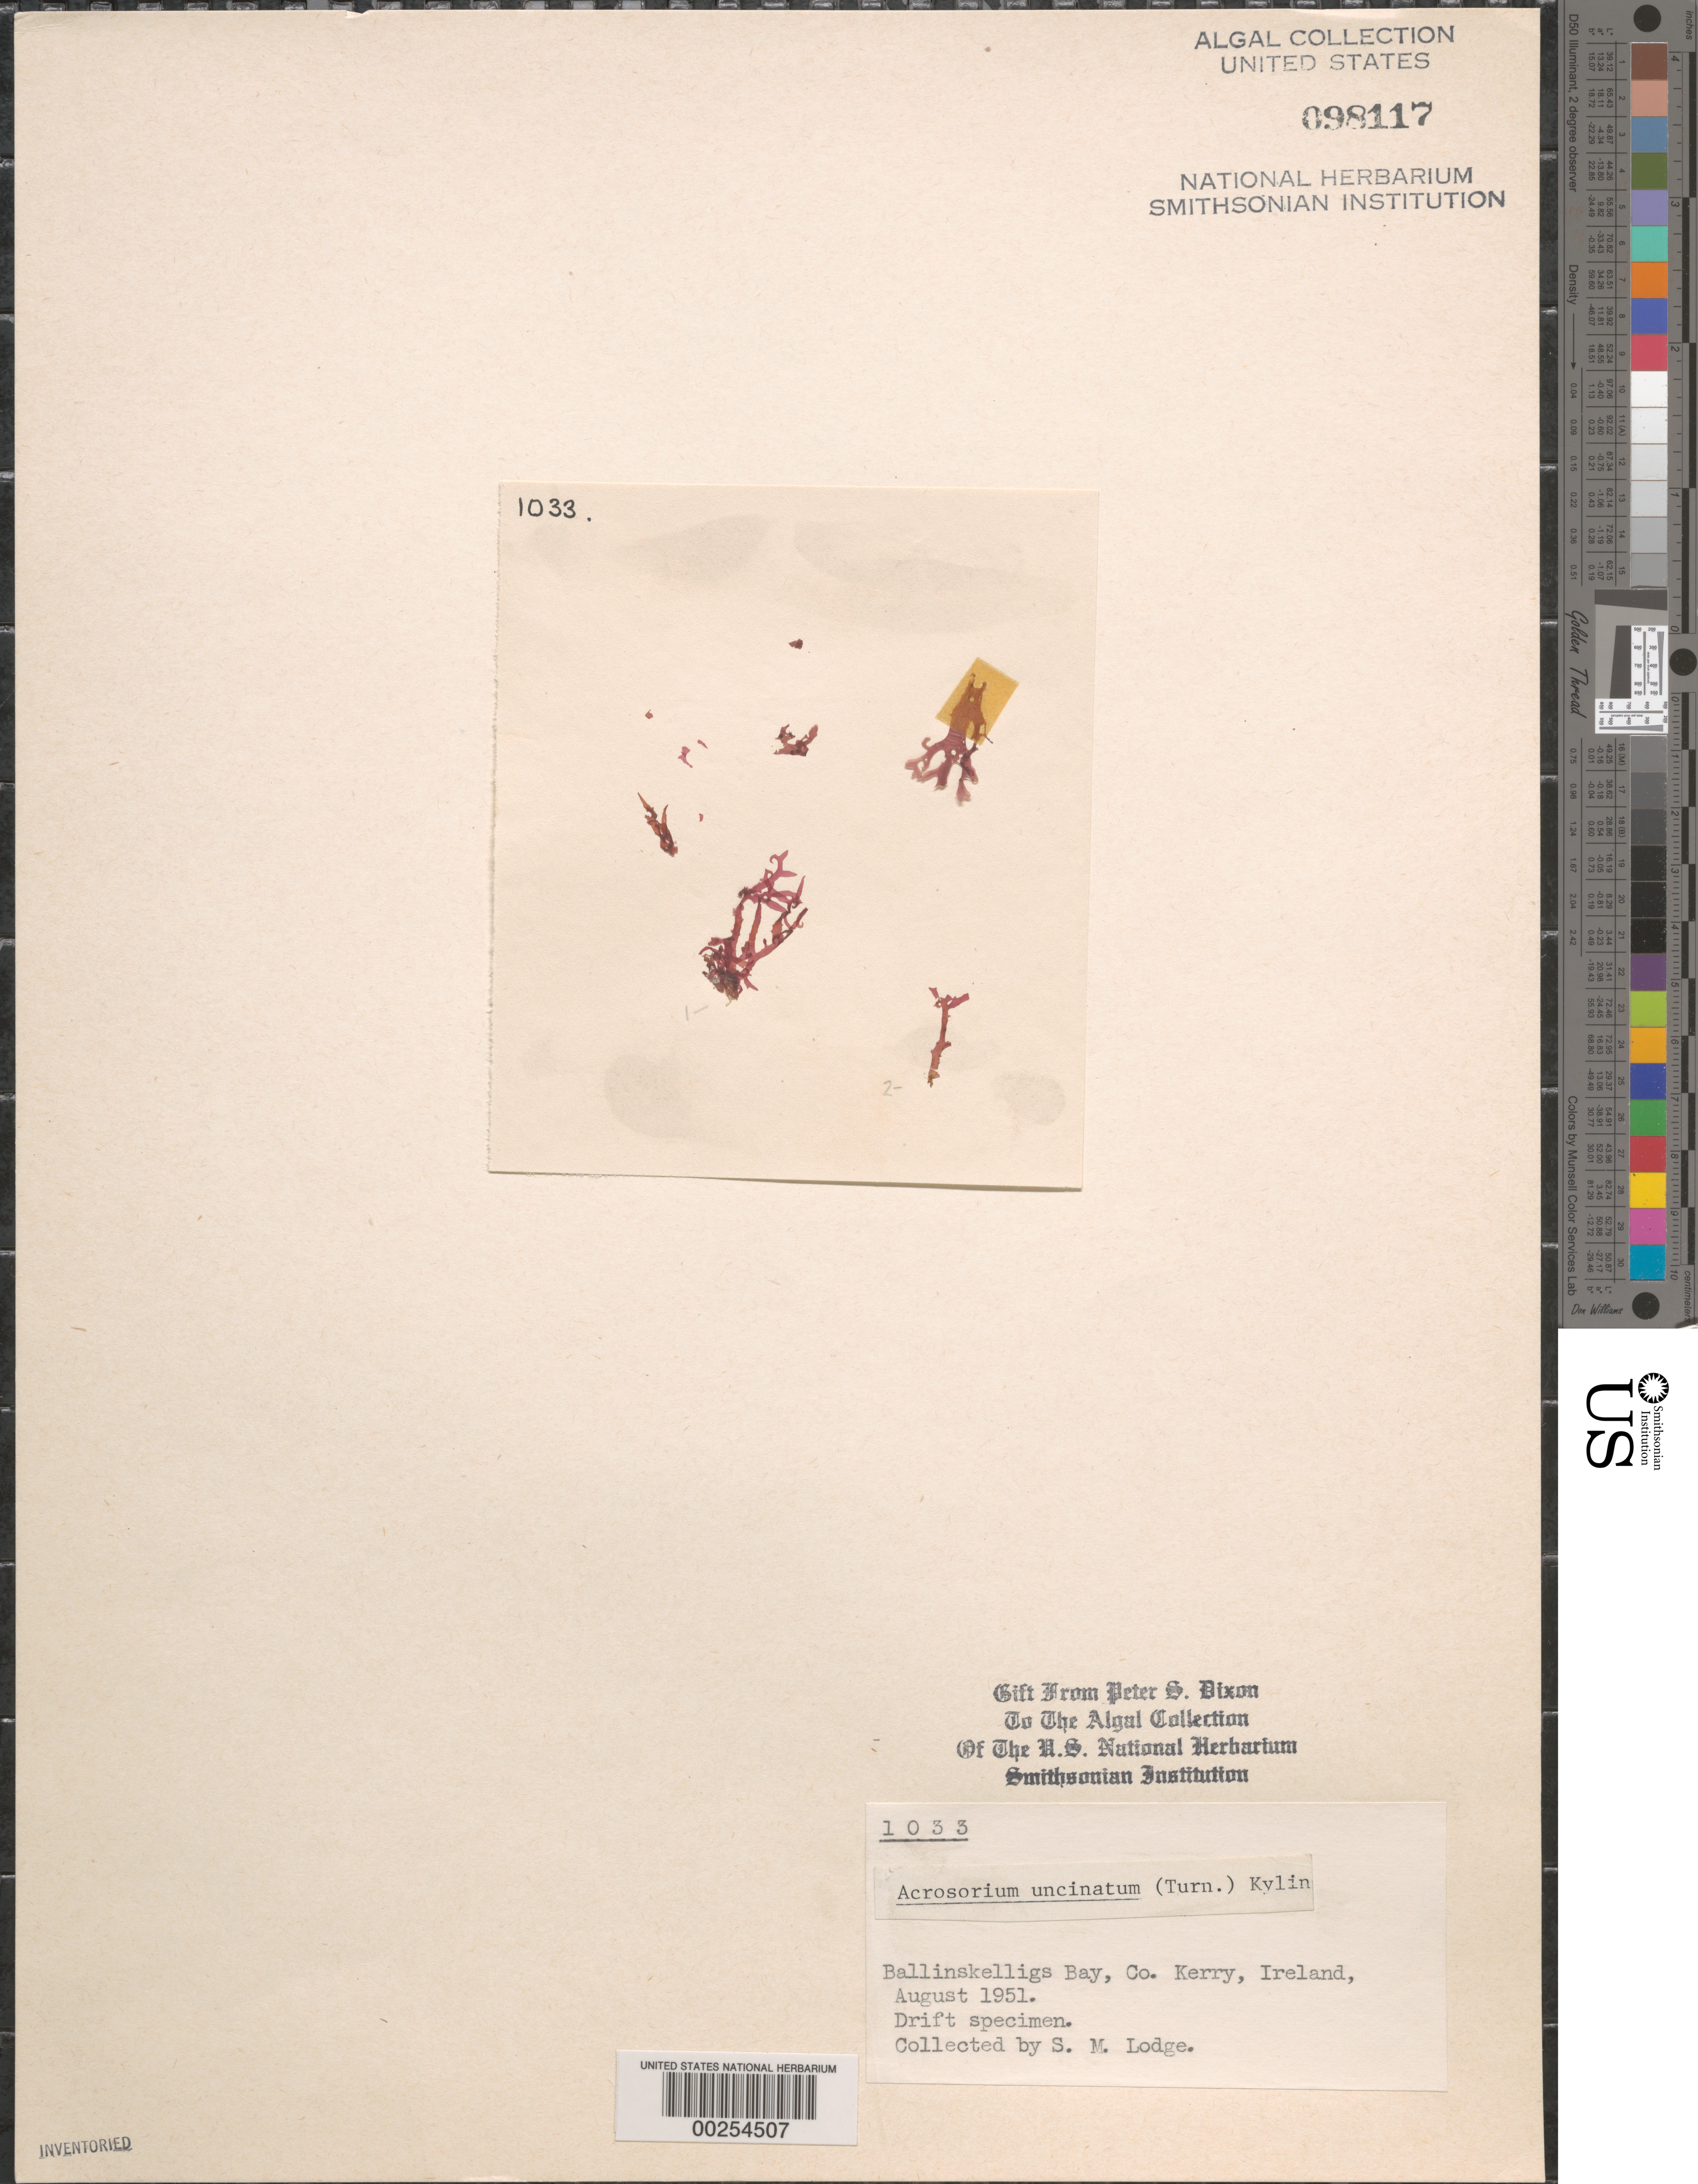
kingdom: Plantae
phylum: Rhodophyta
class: Florideophyceae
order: Ceramiales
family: Delesseriaceae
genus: Cryptopleura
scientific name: Cryptopleura ramosa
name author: (Huds.) L.M. Newton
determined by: Algae name updating Project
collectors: S. Lodge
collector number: PSD 1033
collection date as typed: Aug 1951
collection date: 1951-08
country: Ireland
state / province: Munster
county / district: Kerry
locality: Ballinskelligs Bay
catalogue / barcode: US 98117